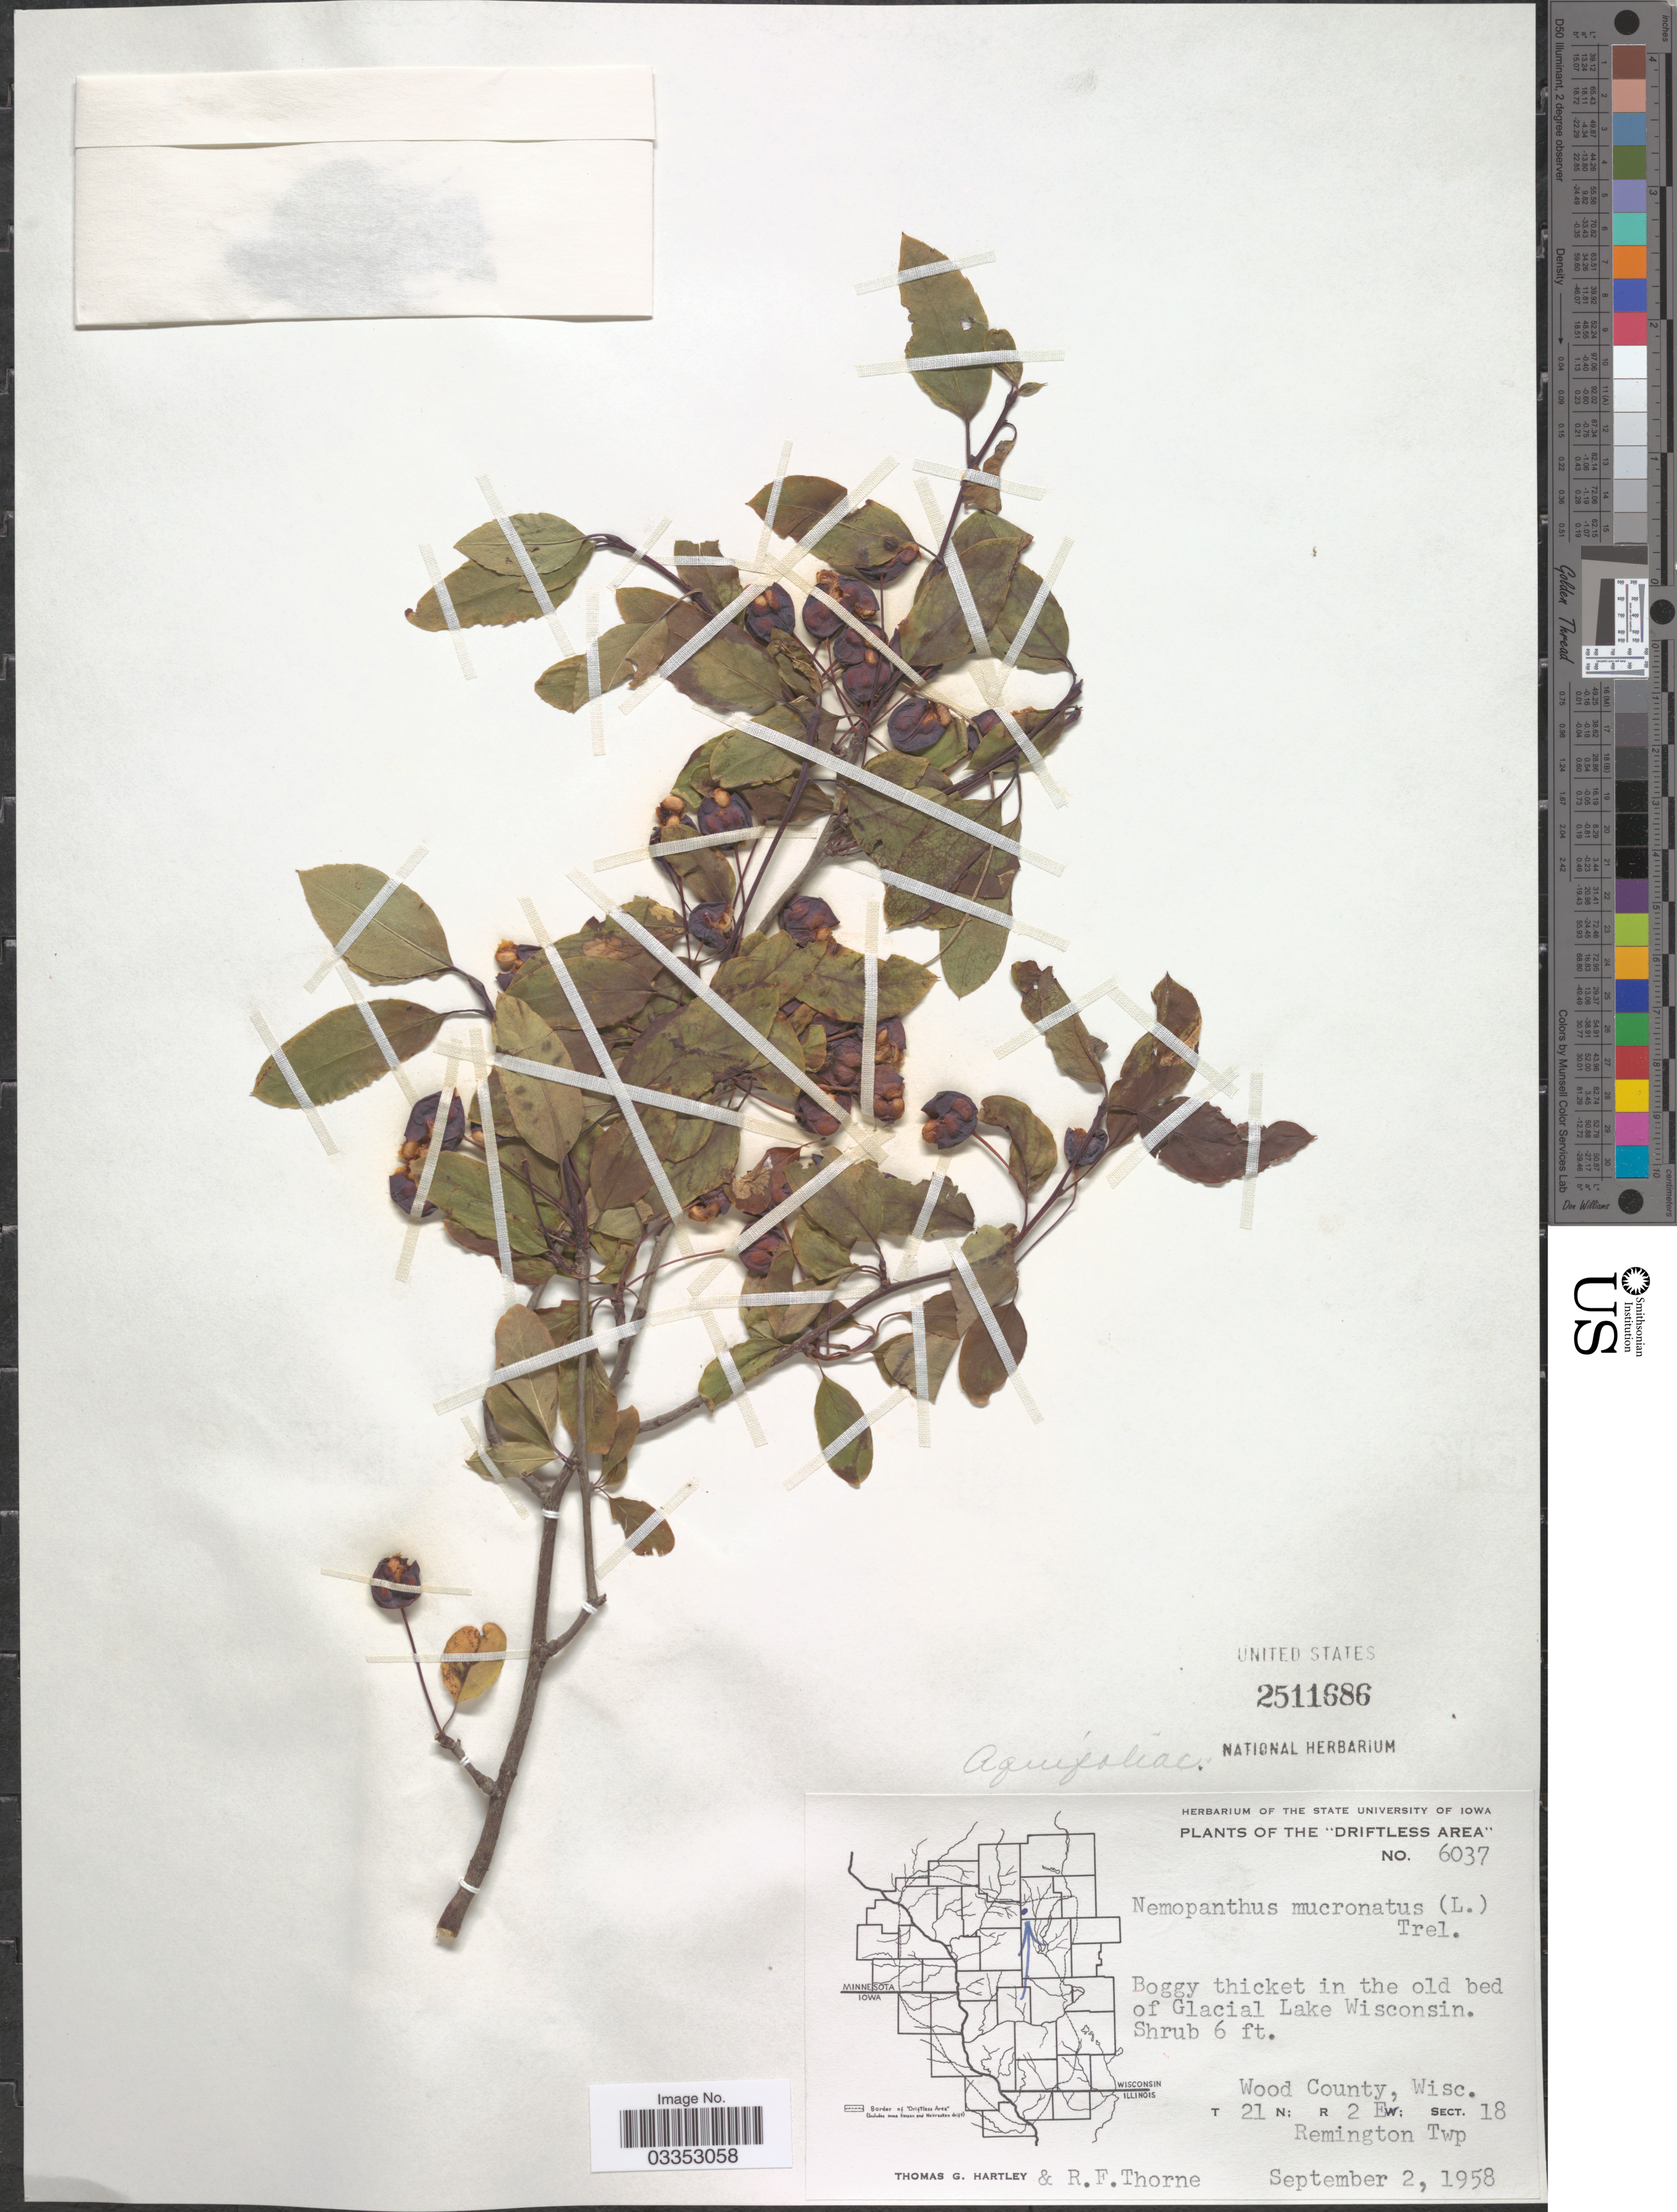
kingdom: Plantae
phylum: Tracheophyta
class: Magnoliopsida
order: Aquifoliales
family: Aquifoliaceae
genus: Nemopanthus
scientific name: Nemopanthus mucronatus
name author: (L.) Trel.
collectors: T. G. Hartley & R. Thorne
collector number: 6037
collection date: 1958-09-02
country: United States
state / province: Wisconsin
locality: The "Driftless Area". Boggy thicket in the old bed of Glacial Lake Wisconsin. Wood County. T 21 N; R 2 E; Sect. 18. Remington Twp.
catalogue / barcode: US 2511686